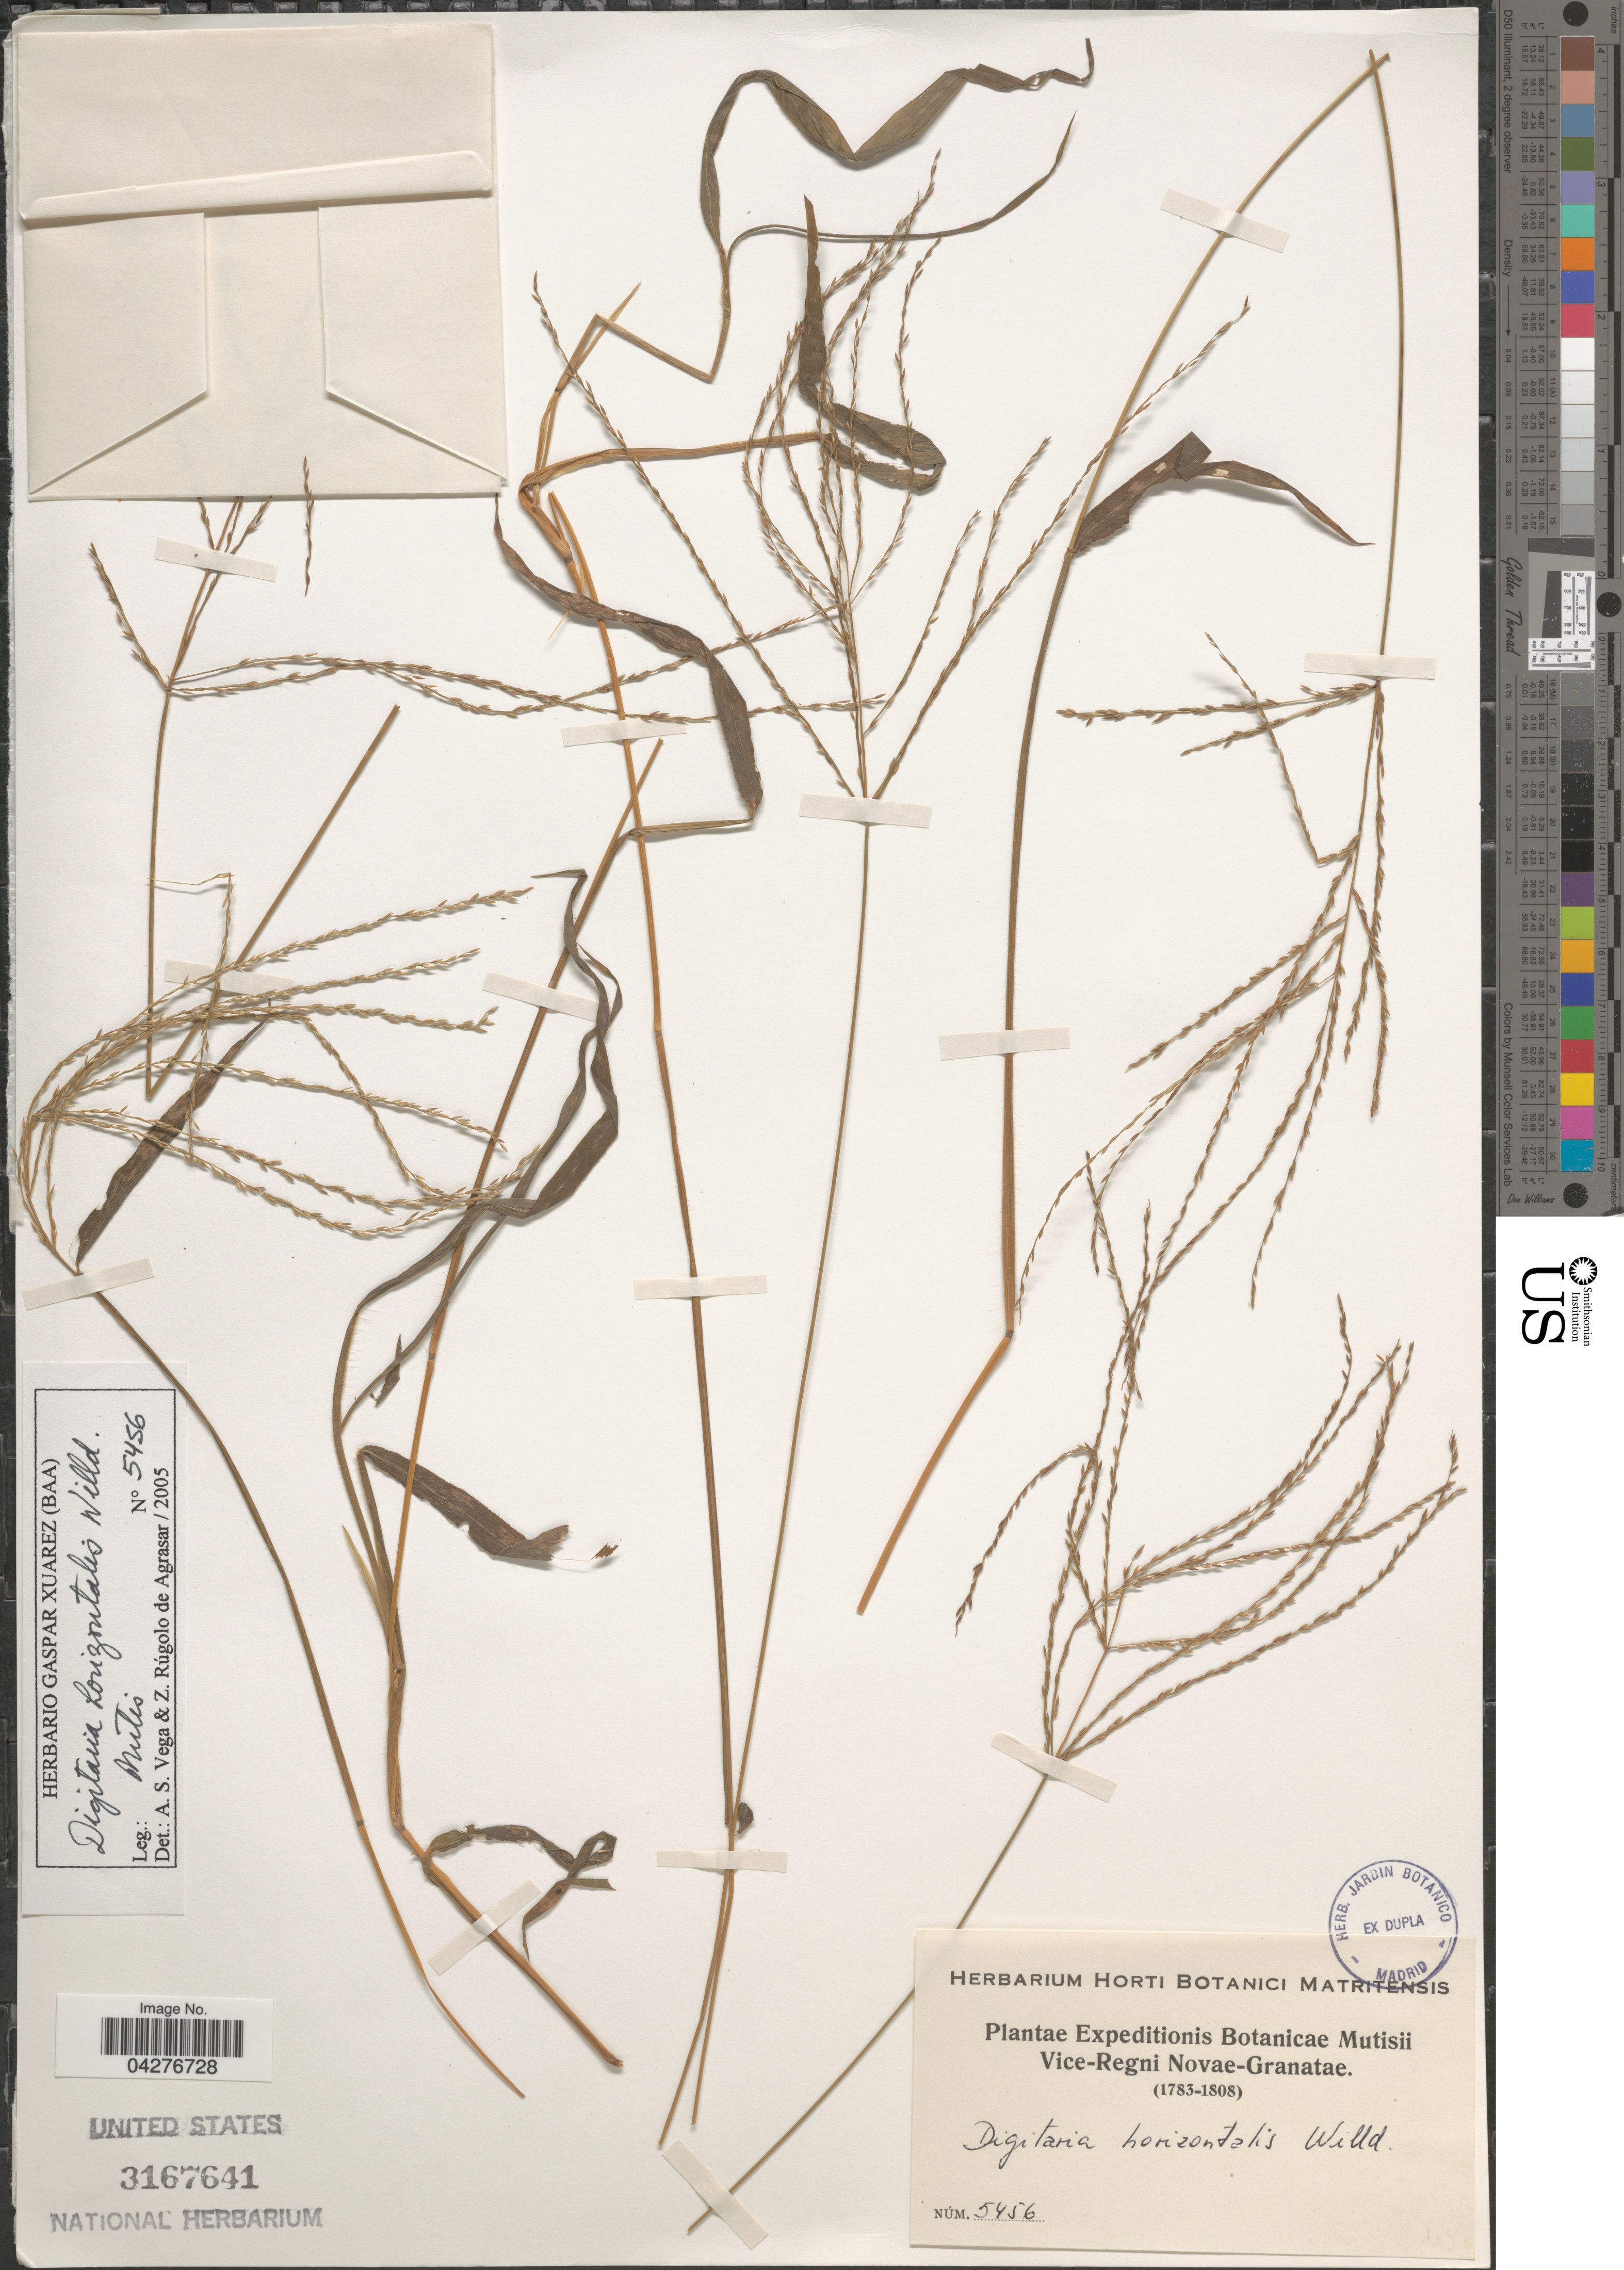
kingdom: Plantae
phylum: Tracheophyta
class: Liliopsida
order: Poales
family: Poaceae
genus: Digitaria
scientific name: Digitaria horizontalis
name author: Willd.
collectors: Expeditions Botanicae Mutisii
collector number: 5456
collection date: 1783/1808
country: Colombia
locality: Vice-Regni Novae-Granatae.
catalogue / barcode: US 3167641